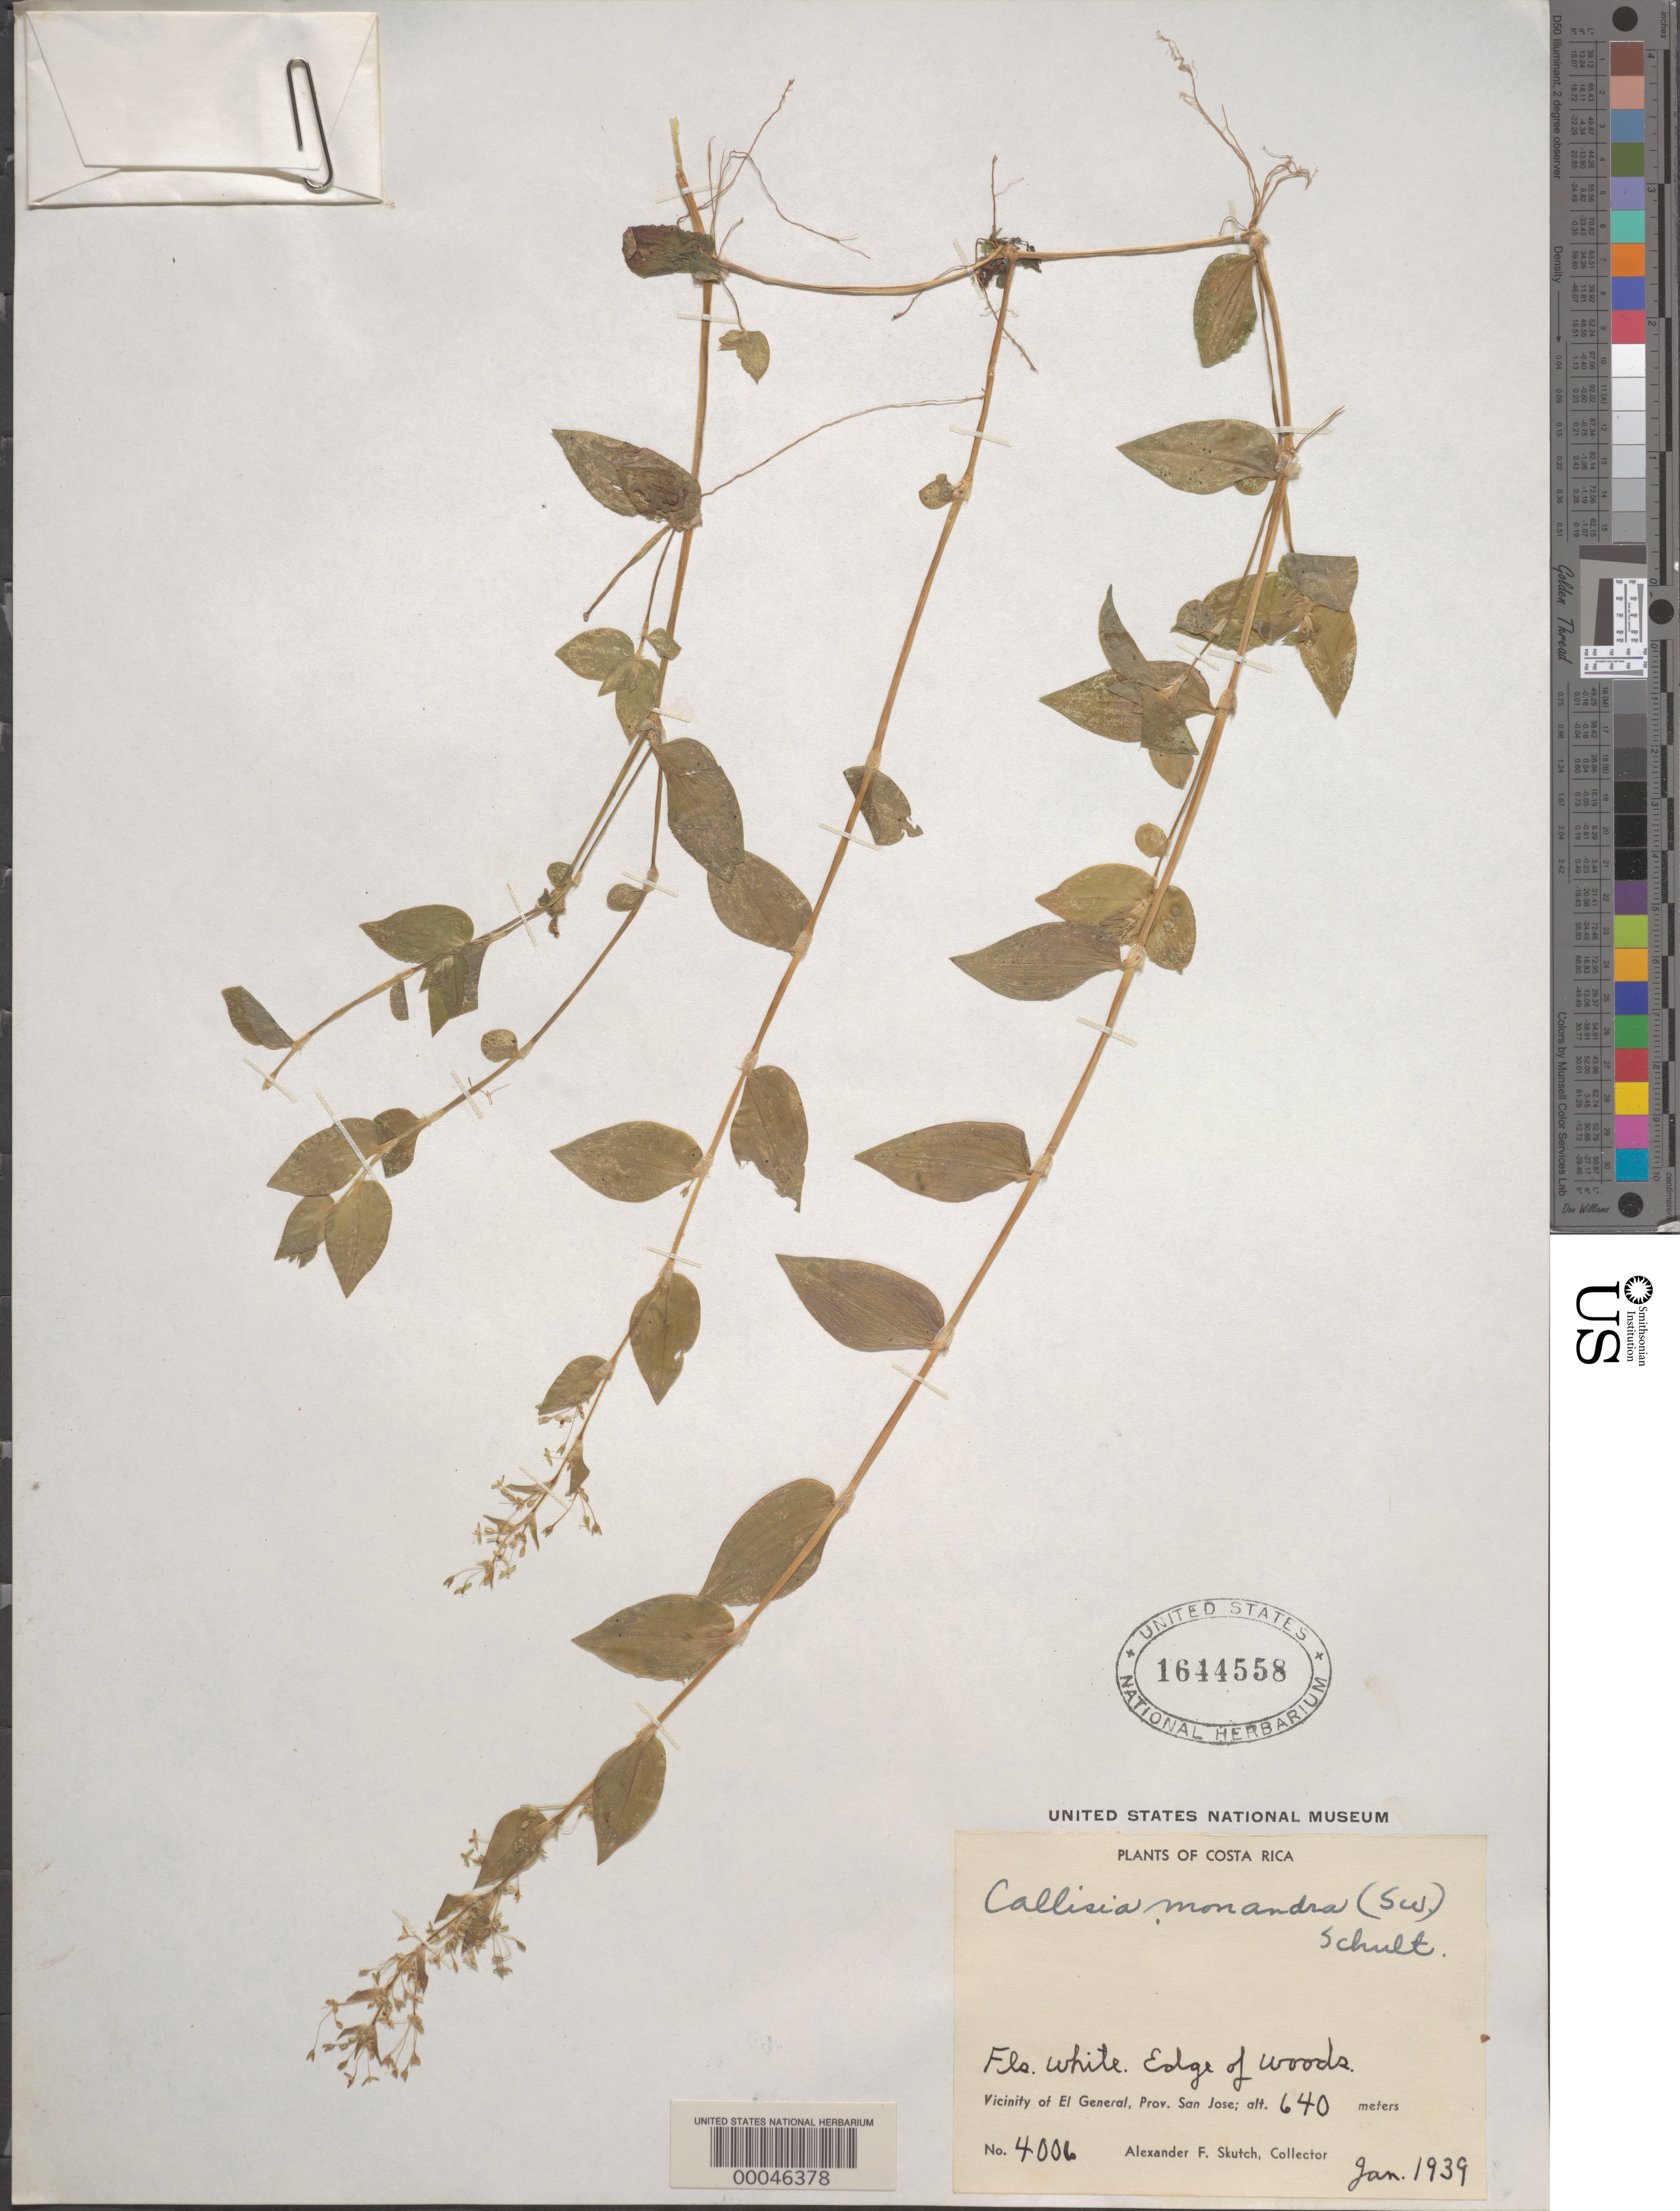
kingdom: Plantae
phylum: Tracheophyta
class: Liliopsida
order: Commelinales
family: Commelinaceae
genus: Callisia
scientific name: Callisia monandra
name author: (Sw.) Schult. & Schult. f.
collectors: A. F. Skutch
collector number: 4006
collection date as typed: Jan 1939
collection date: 1939-01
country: Costa Rica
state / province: San José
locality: El General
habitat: Woods edge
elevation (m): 640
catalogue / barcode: US 1644558